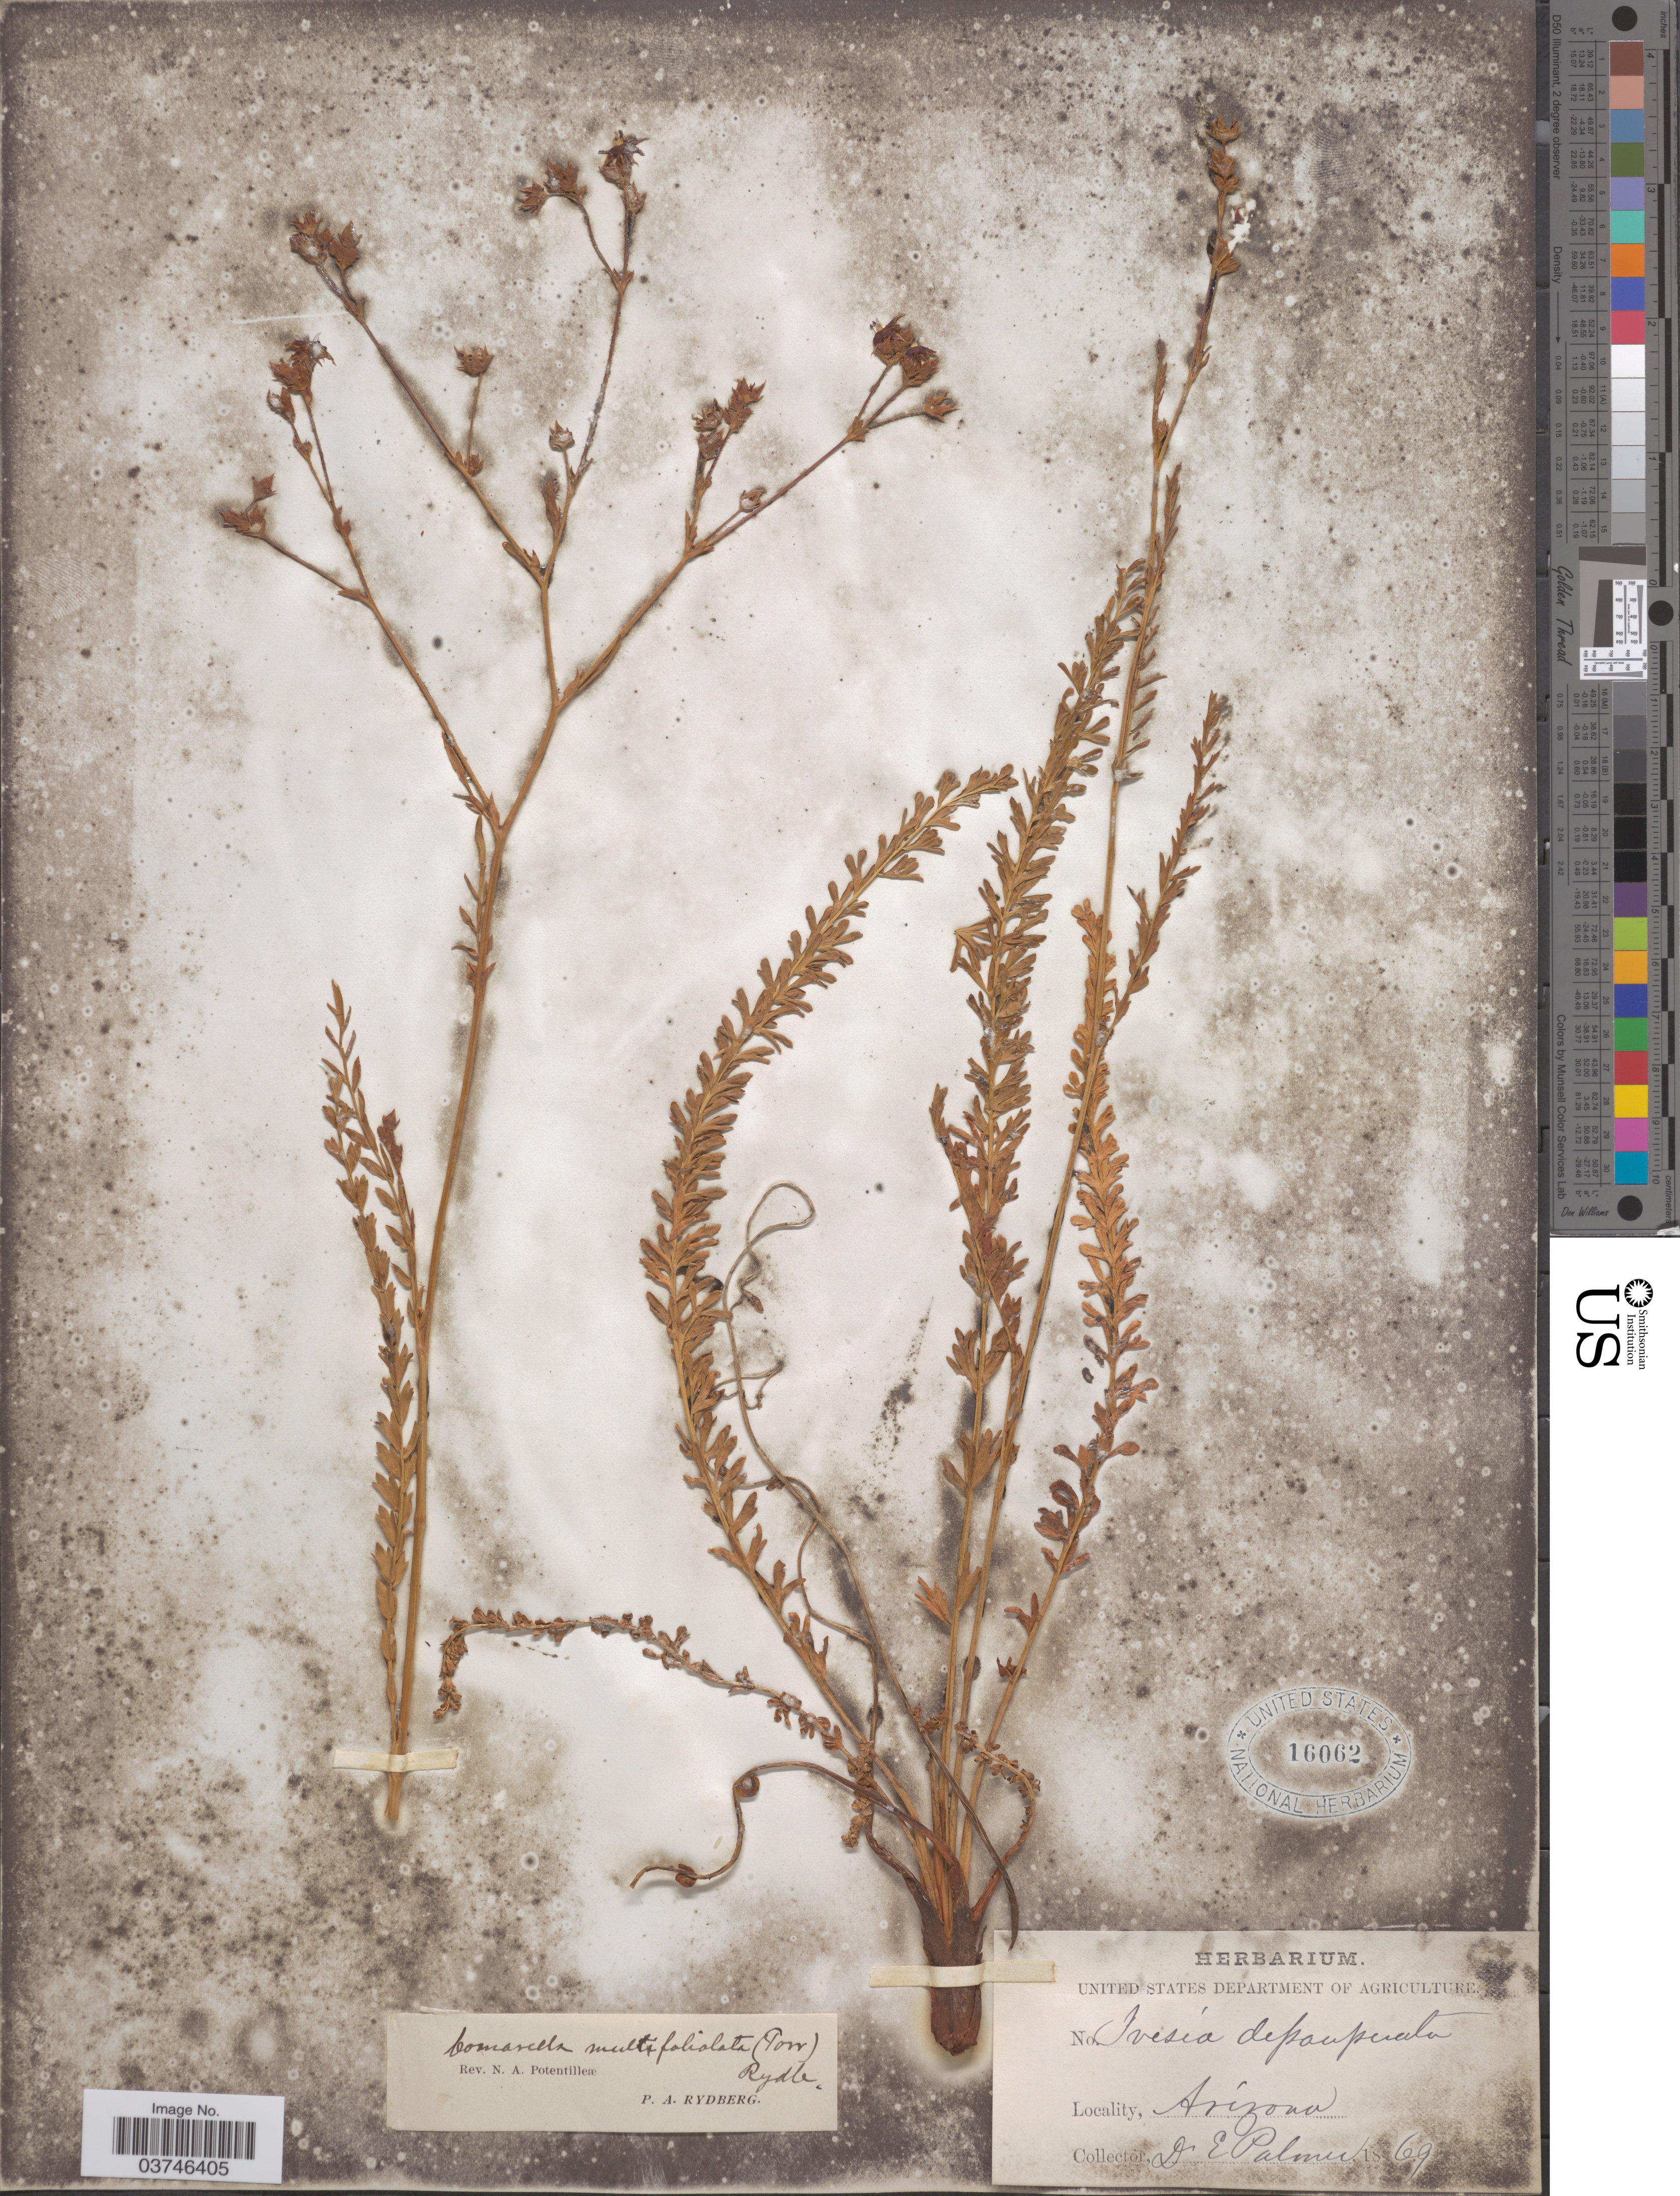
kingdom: Plantae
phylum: Tracheophyta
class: Magnoliopsida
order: Rosales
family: Rosaceae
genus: Potentilla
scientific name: Potentilla multifoliolata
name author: (Torr.) Kearney & Peebles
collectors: E. Palmer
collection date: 1869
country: United States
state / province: Arizona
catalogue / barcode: US 16062